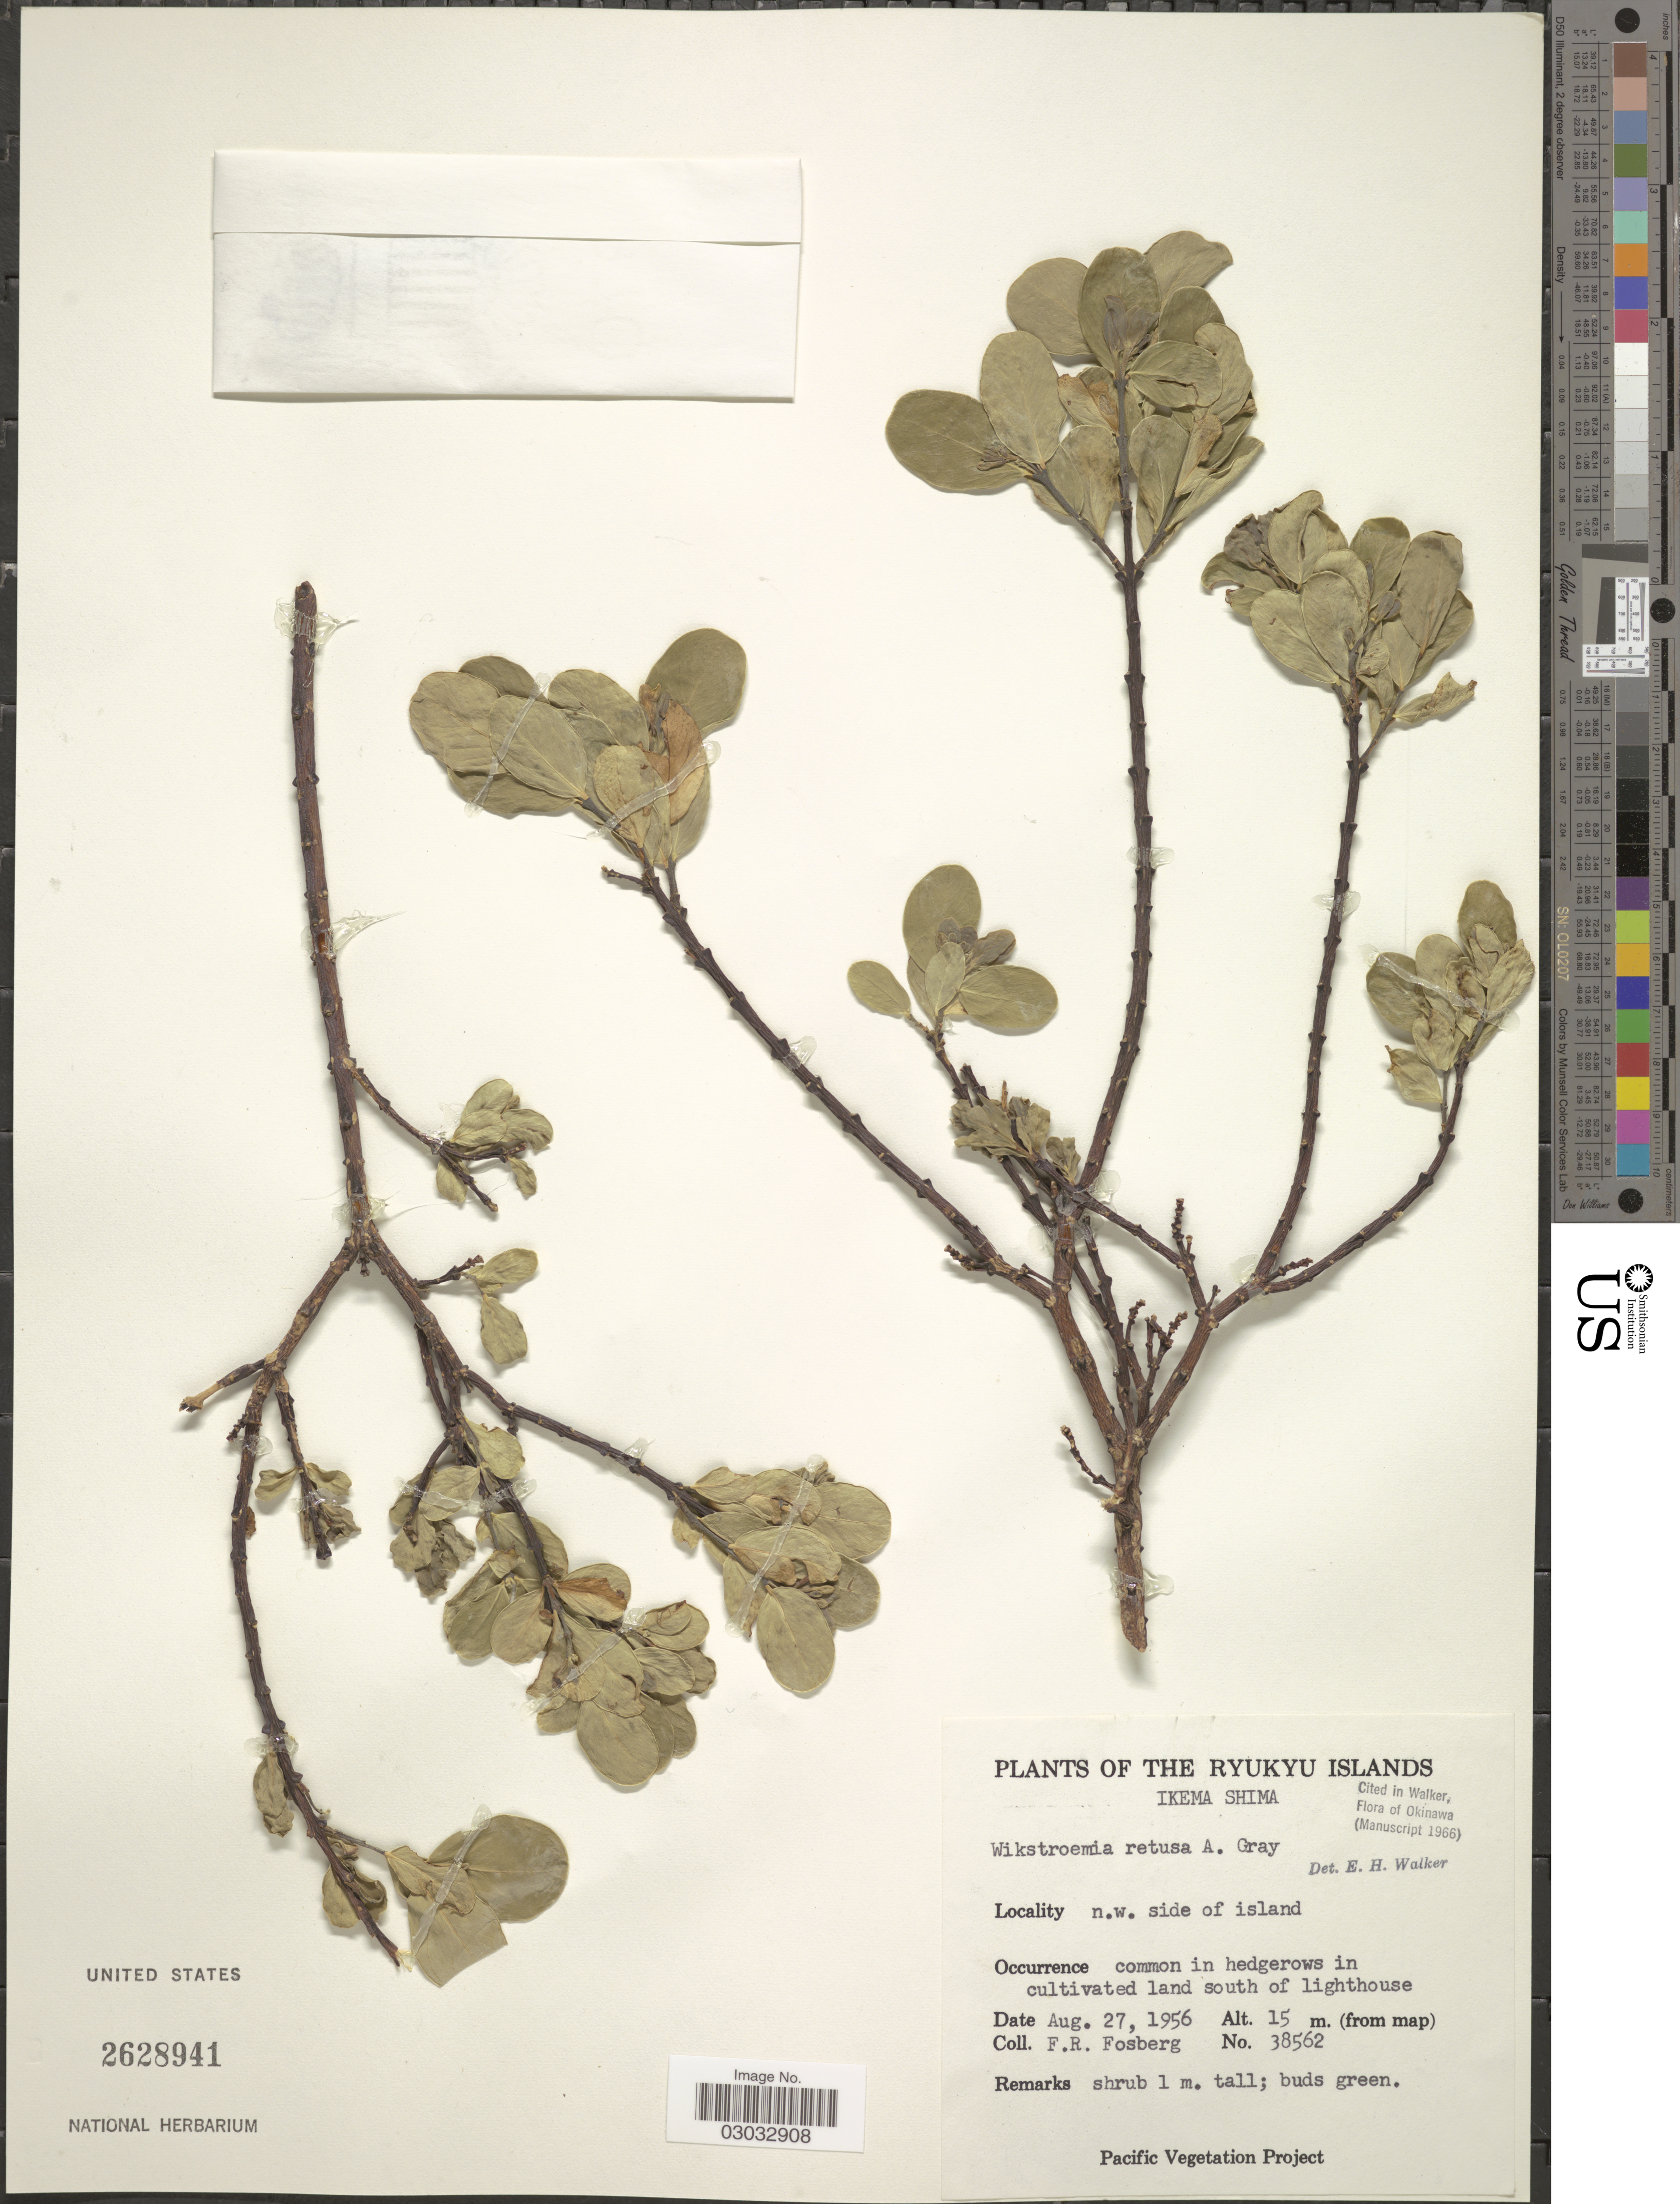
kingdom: Plantae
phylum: Tracheophyta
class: Magnoliopsida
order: Malvales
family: Thymelaeaceae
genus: Wikstroemia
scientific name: Wikstroemia retusa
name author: A. Gray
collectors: F. R. Fosberg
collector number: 38562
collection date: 1956-08-27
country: Japan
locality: The Ryukyu Islands, Ikema Shima, n.w. side of island.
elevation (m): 15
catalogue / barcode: US 2628941